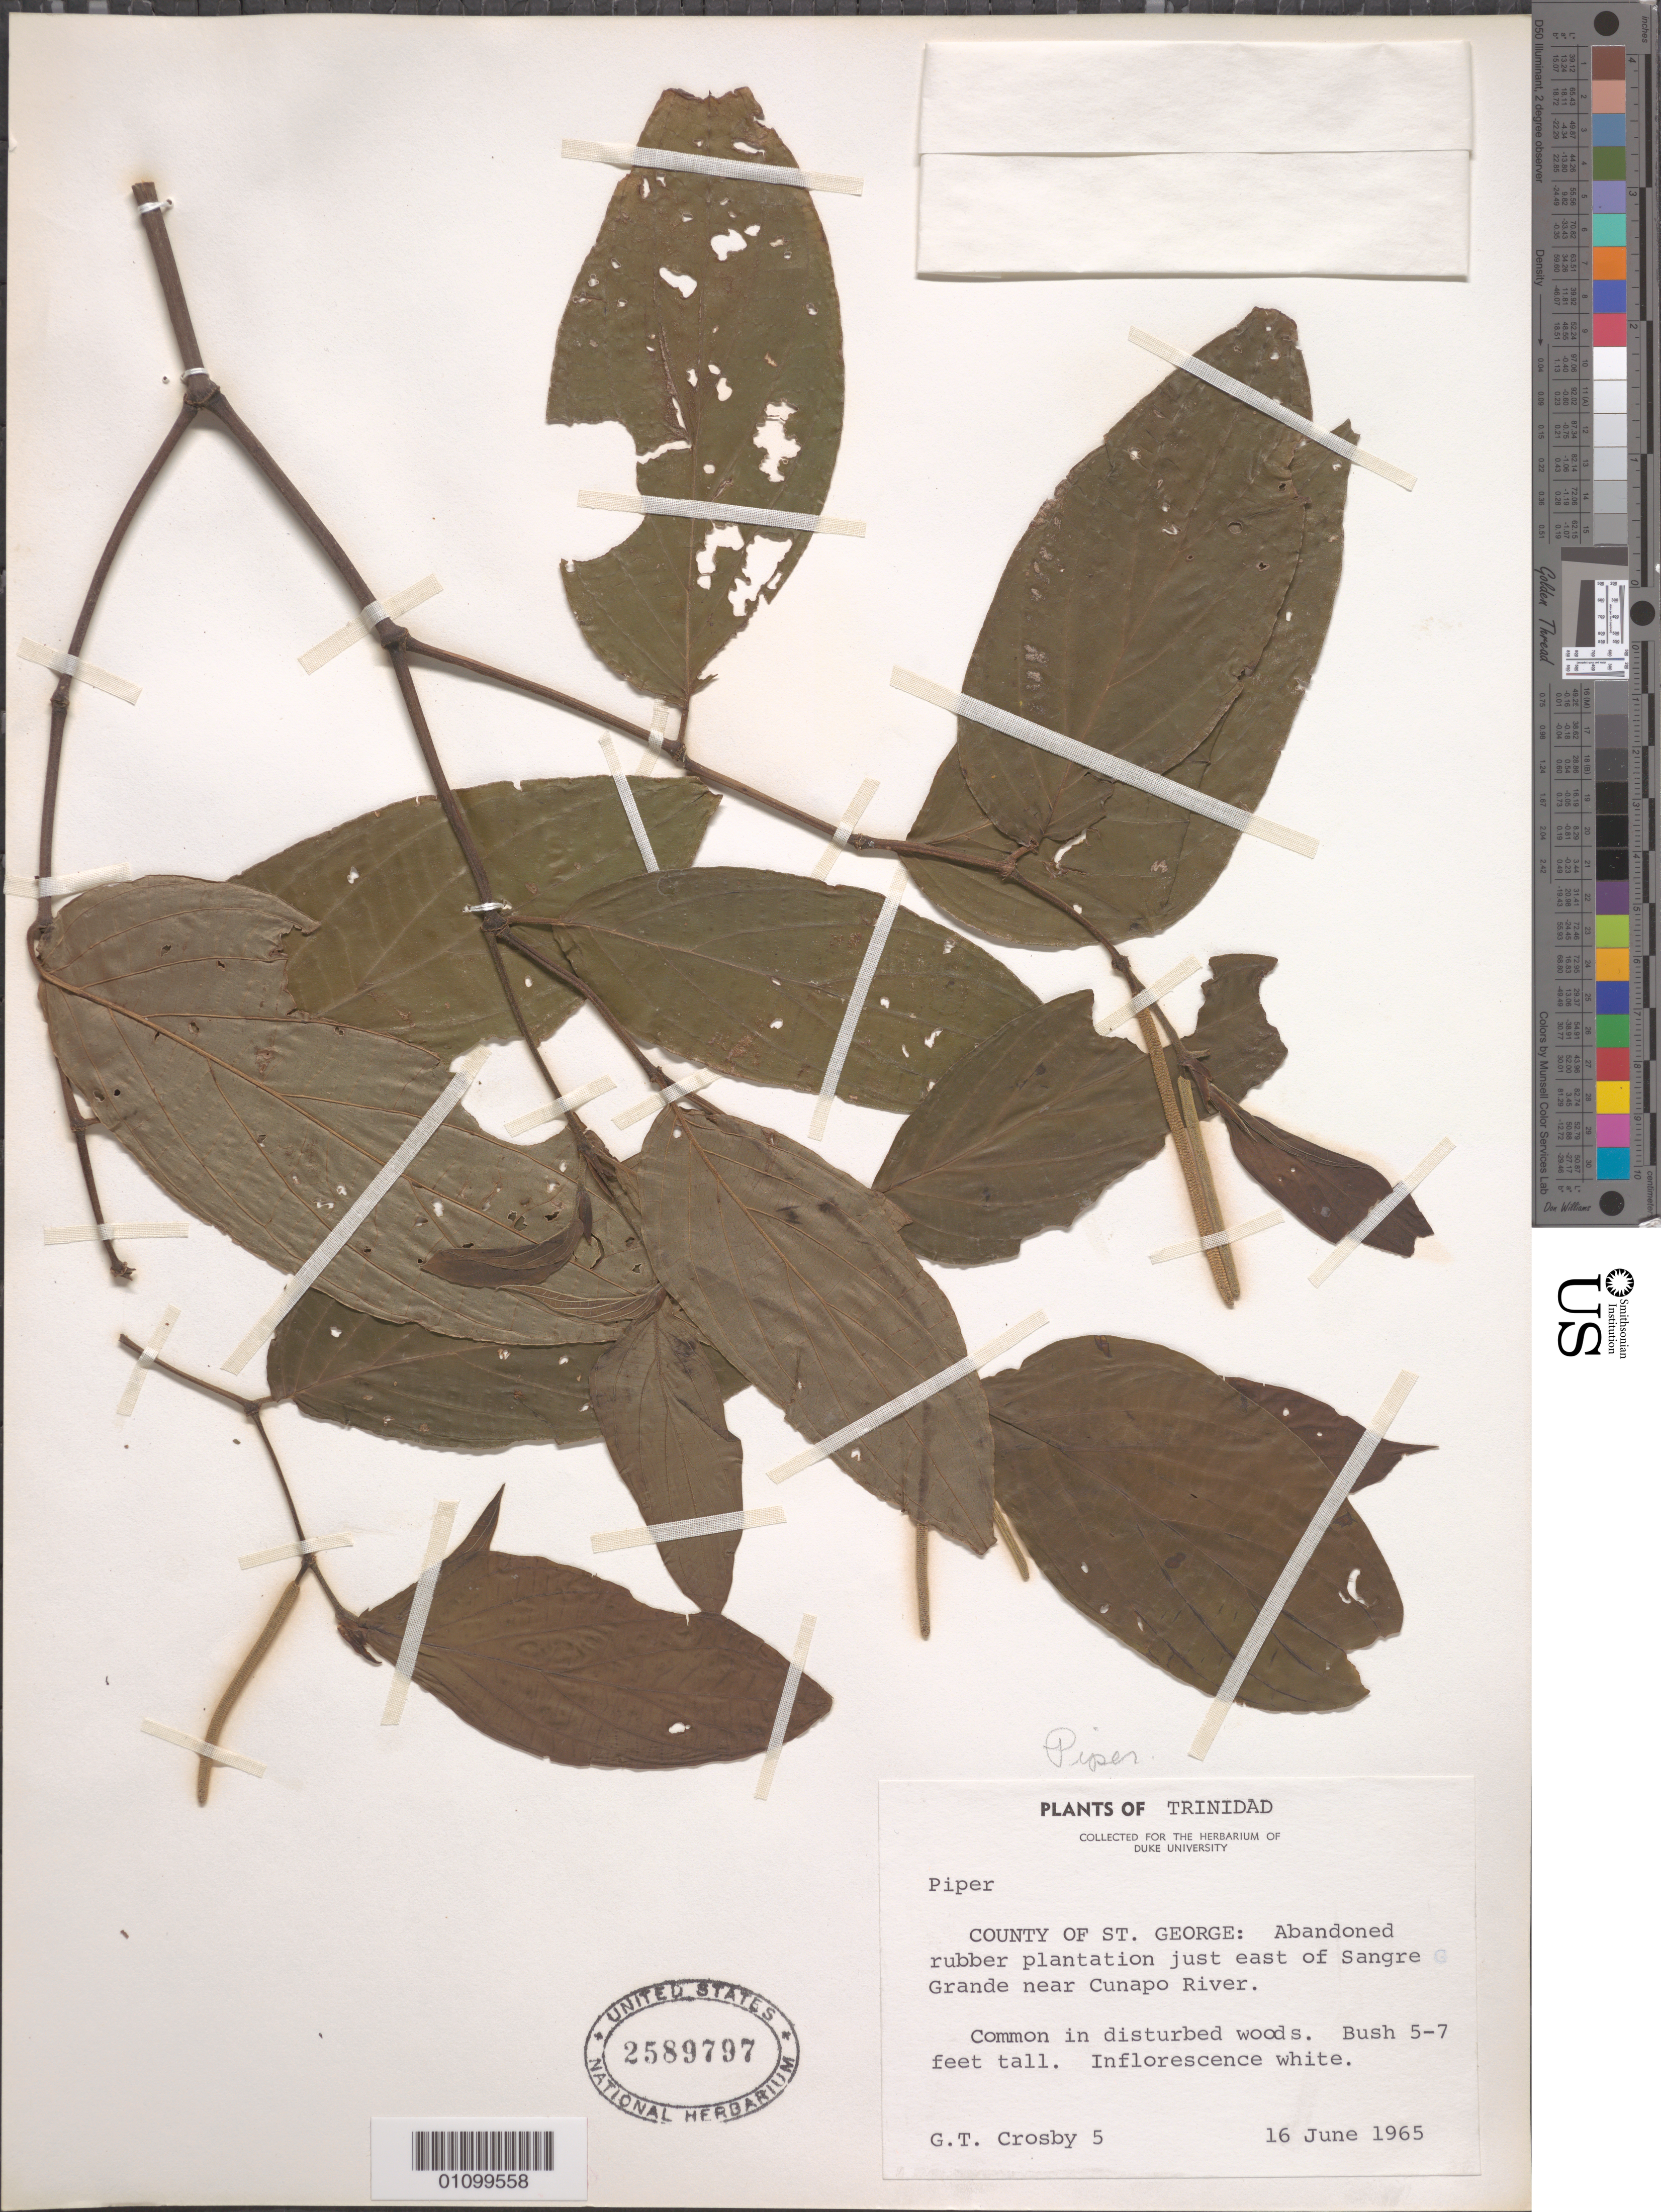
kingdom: Plantae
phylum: Tracheophyta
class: Magnoliopsida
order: Piperales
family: Piperaceae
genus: Piper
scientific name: Piper hispidum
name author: Sw.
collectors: G. T. Crosby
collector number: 5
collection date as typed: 16 Jun 1965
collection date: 1965-06-16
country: Trinidad and Tobago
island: Trinidad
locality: County of St. George: Abandoned rubber plantation just E of Sangre Grande near Cunapo River.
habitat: Common in disturbed woods.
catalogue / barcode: US 2589797